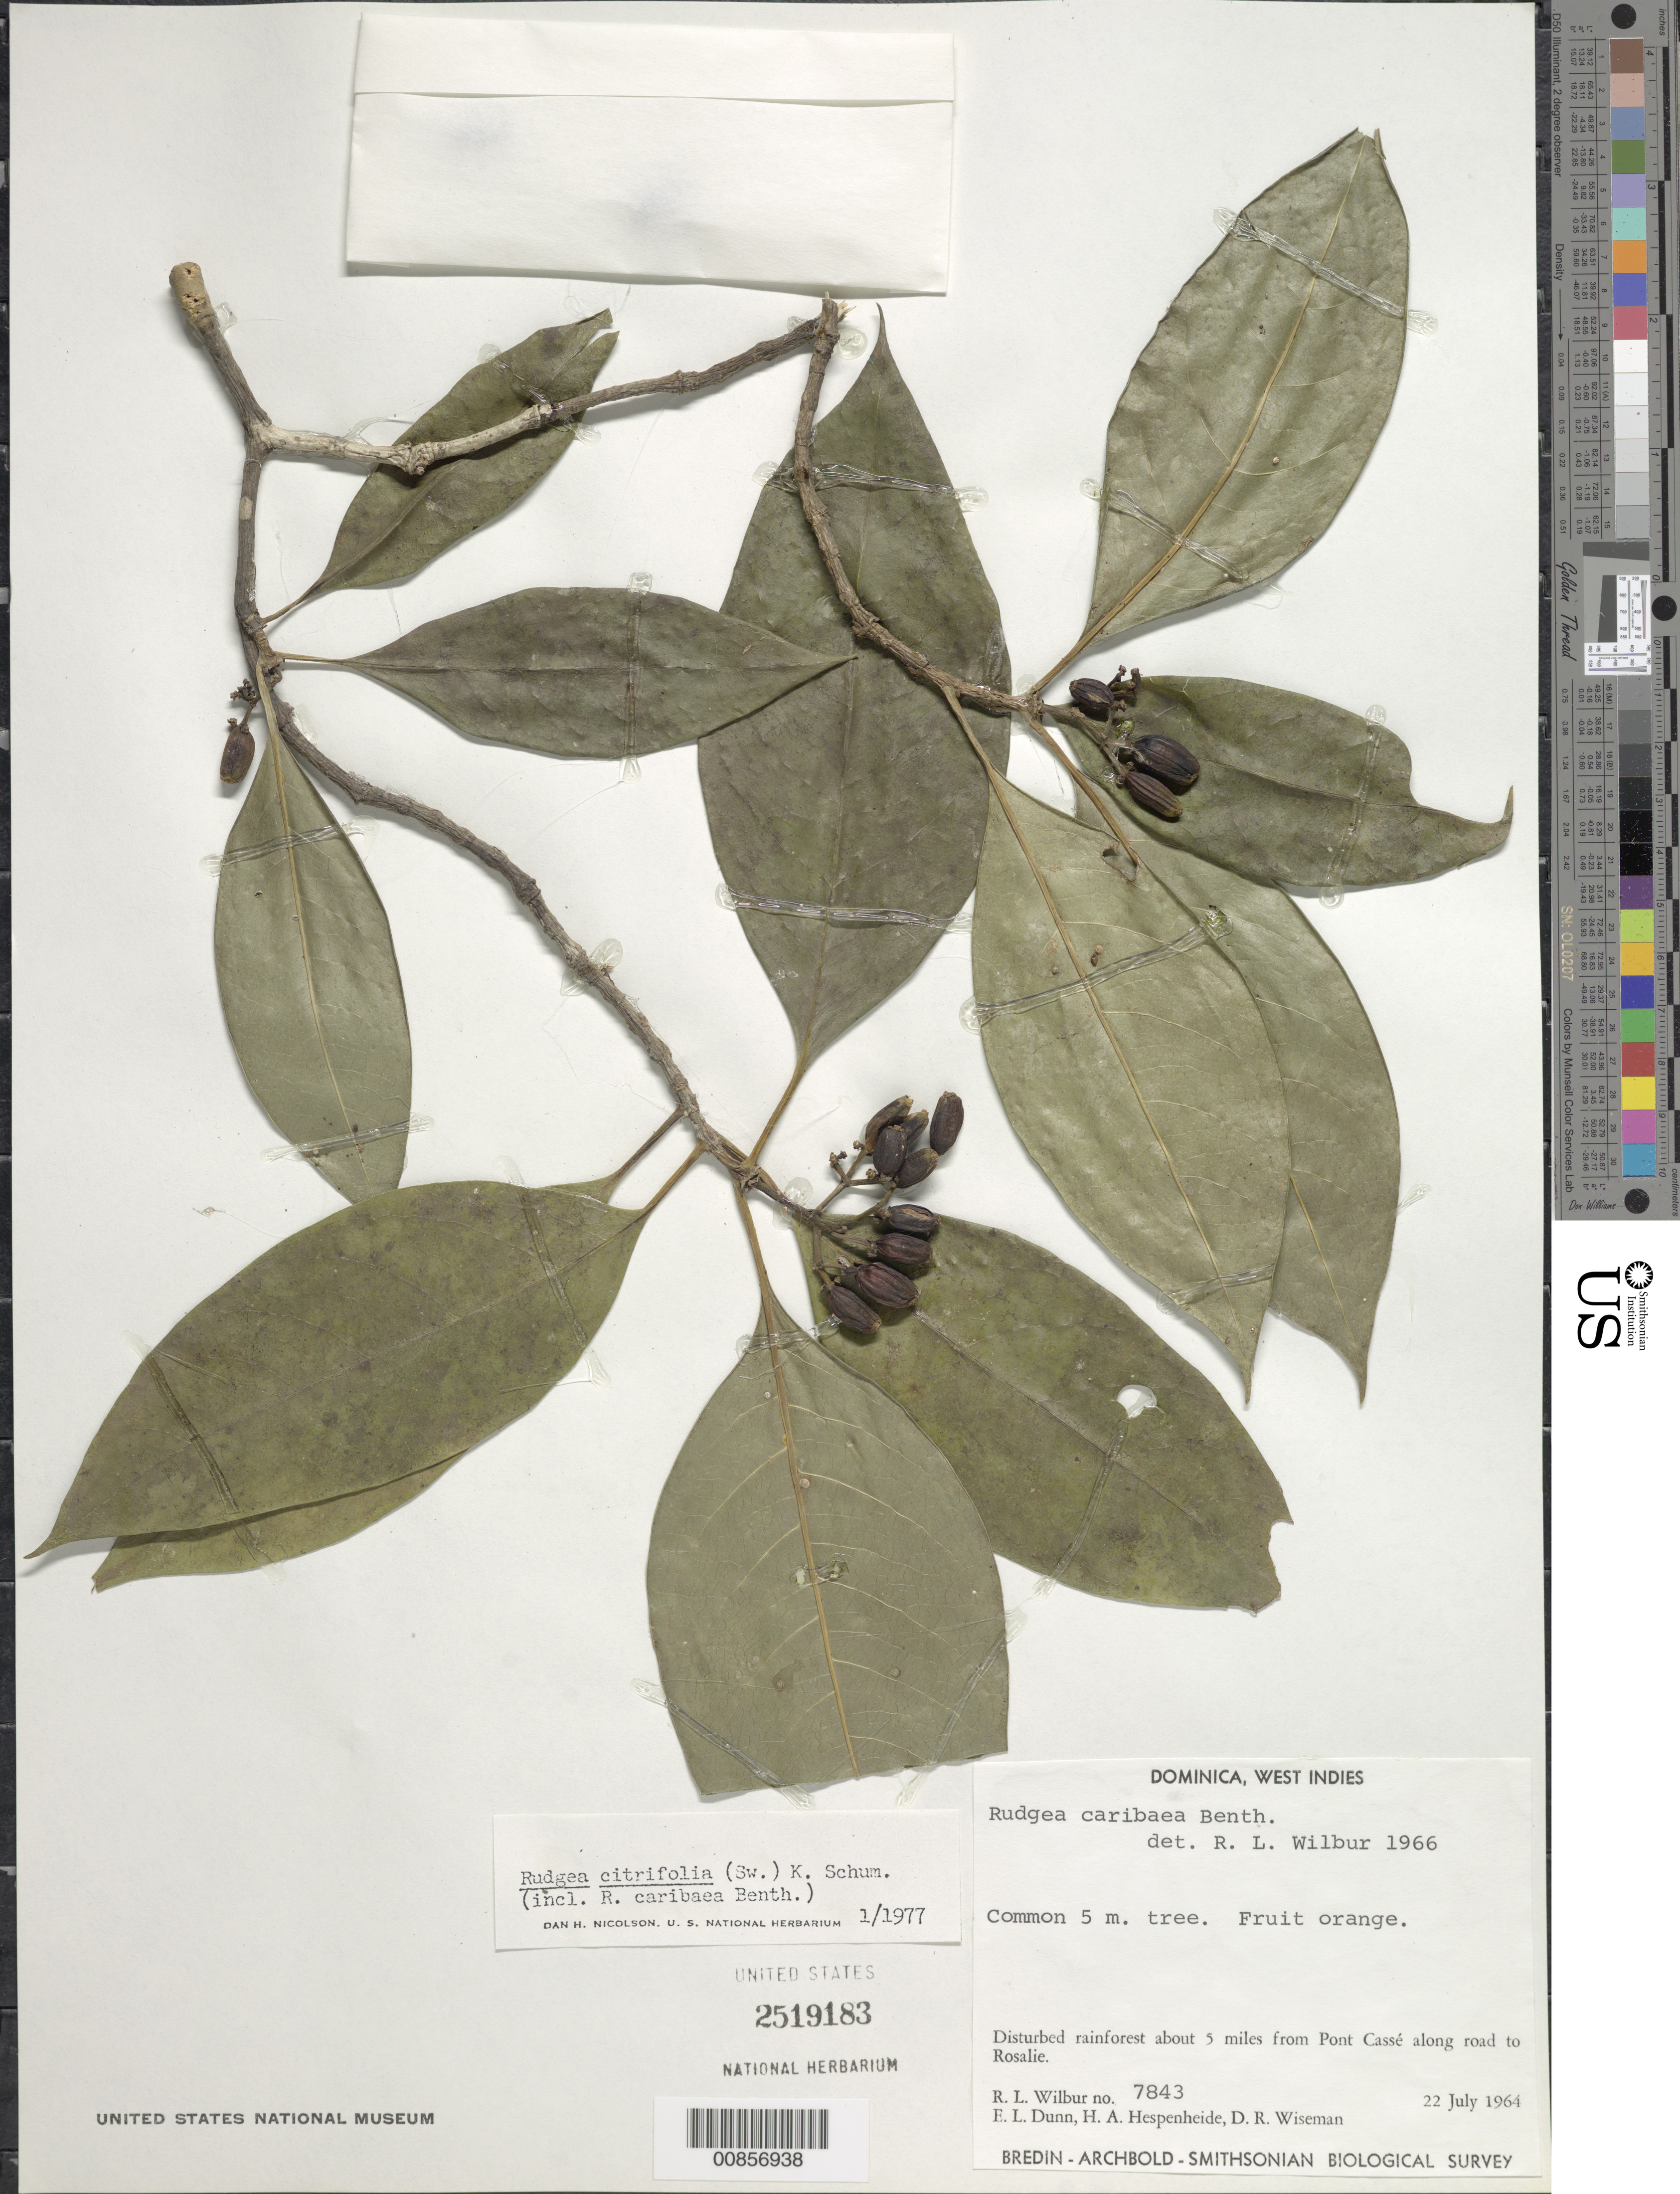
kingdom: Plantae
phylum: Tracheophyta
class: Magnoliopsida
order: Gentianales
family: Rubiaceae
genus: Rudgea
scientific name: Rudgea citrifolia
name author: (Sw.) K. Schum.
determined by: Nicolson, Dan H.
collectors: R. L. Wilbur, E. Dunn, H. A. Hespenheide & D. R. Wiseman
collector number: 7843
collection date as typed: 22 Jul 1964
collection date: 1964-07-22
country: Dominica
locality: About 5 miles from Pont Cassé along road to Rosalie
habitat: Disturbed rainforest, along road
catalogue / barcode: US 2519183